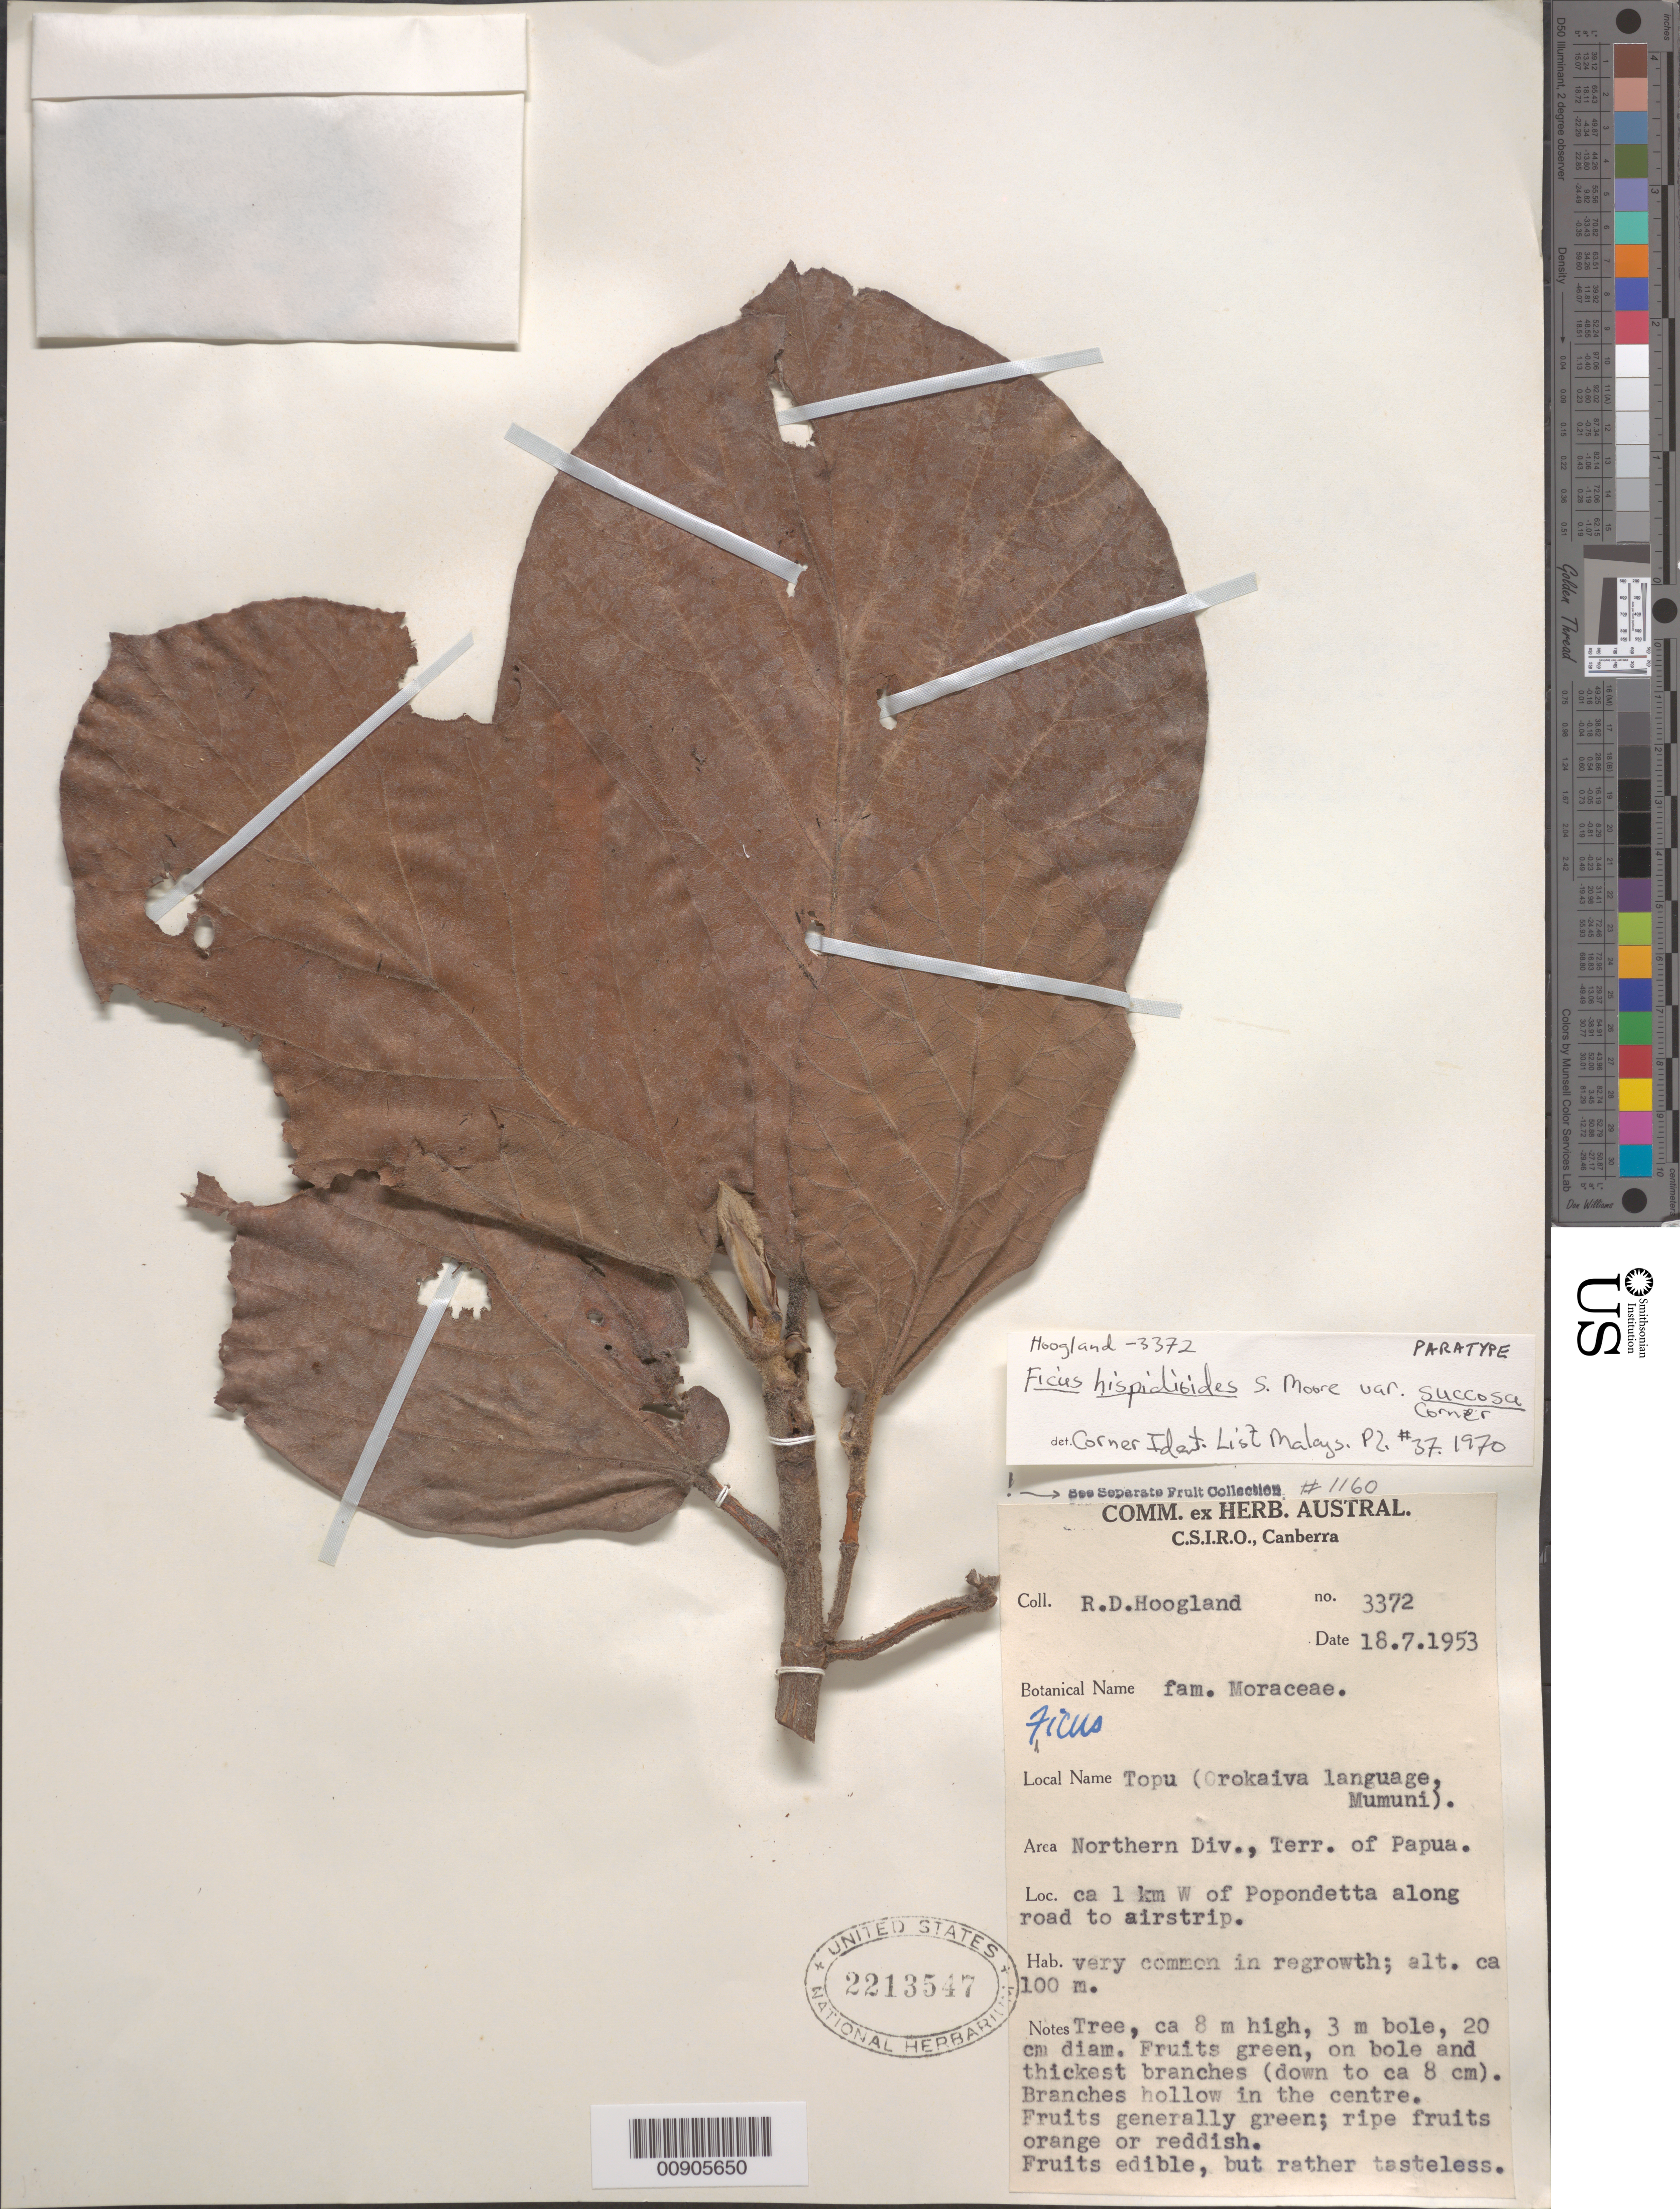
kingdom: Plantae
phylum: Tracheophyta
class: Magnoliopsida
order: Rosales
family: Moraceae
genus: Ficus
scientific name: Ficus hispidioides var. succosa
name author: Corner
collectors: R. D. Hoogland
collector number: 3372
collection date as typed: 18 Jul 1953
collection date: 1953-07-18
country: Papua New Guinea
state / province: Northern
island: New Guinea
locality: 1 km W of Popondetta along road to airstrip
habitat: very common in regrowth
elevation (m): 100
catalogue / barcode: US 2213547